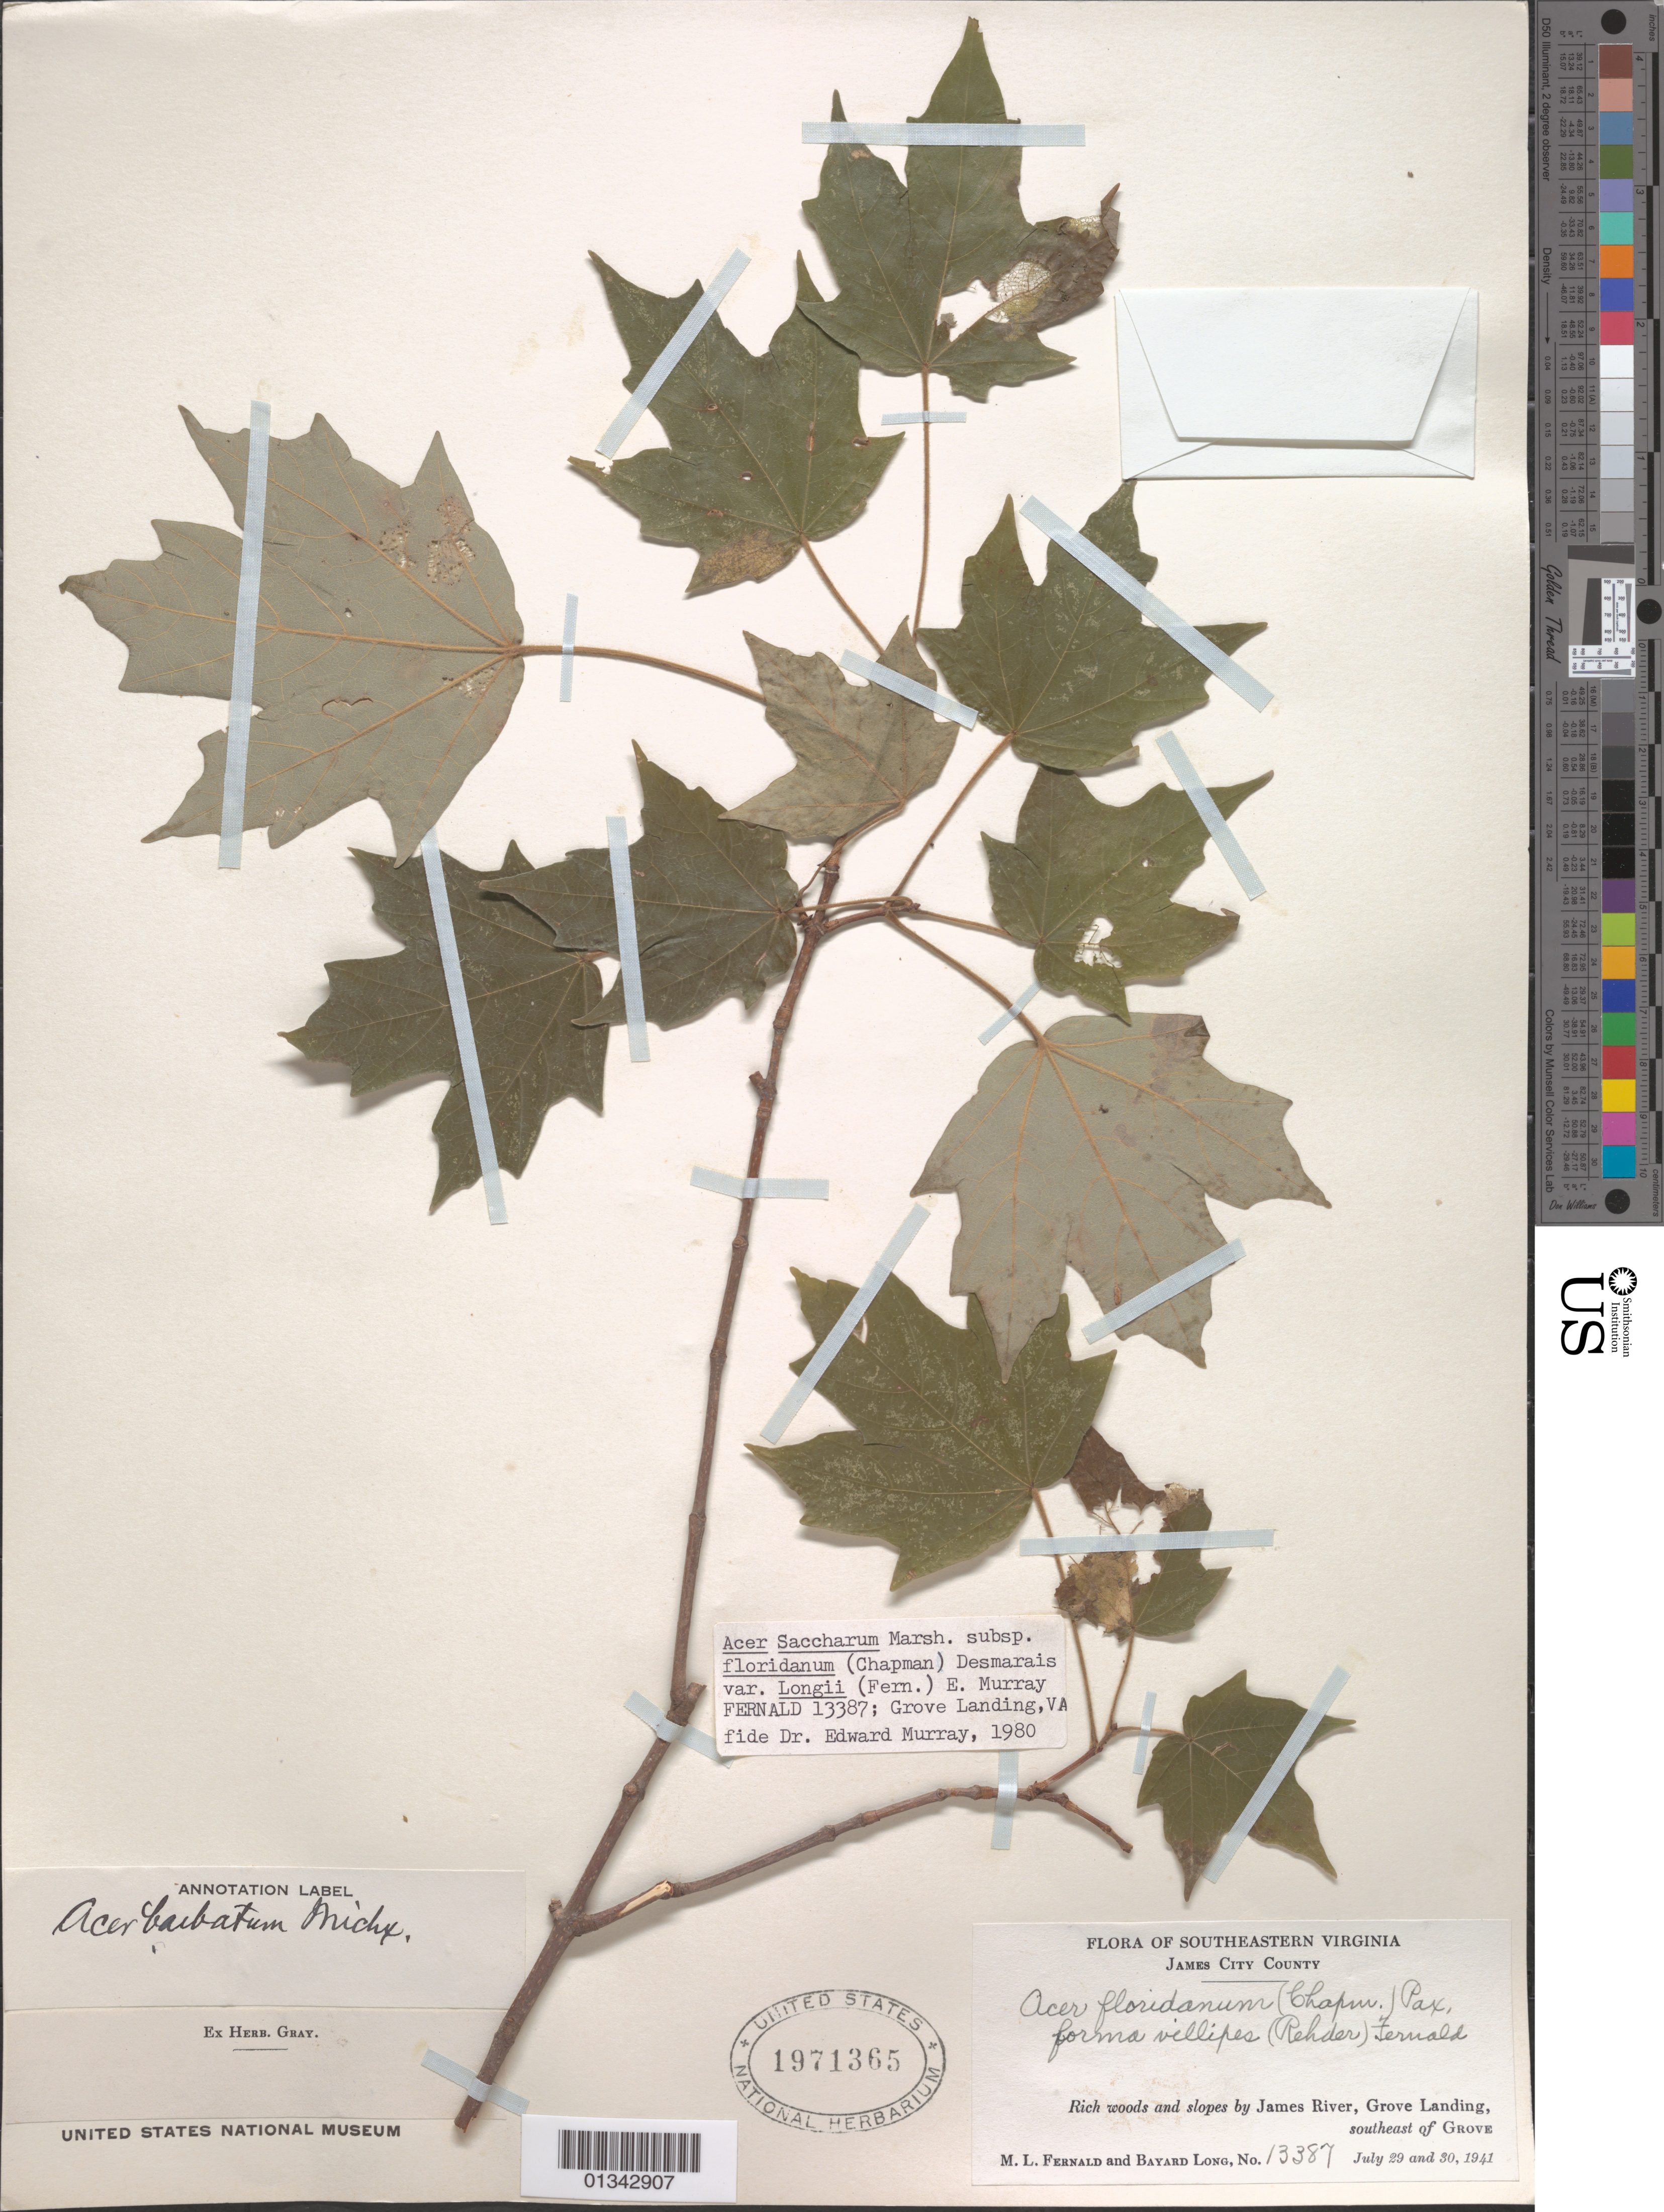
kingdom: Plantae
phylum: Tracheophyta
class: Magnoliopsida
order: Sapindales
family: Sapindaceae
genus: Acer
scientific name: Acer saccharum subsp. floridanum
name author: (Chapm.) Desmarais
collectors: M. L. Fernald & B. H. Long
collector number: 13387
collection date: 1941-07-29,1941-07-30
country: United States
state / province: Virginia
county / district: James City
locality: James River, Grove Landing, SE of Grove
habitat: Rich woods and slopes by river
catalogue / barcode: US 1971365